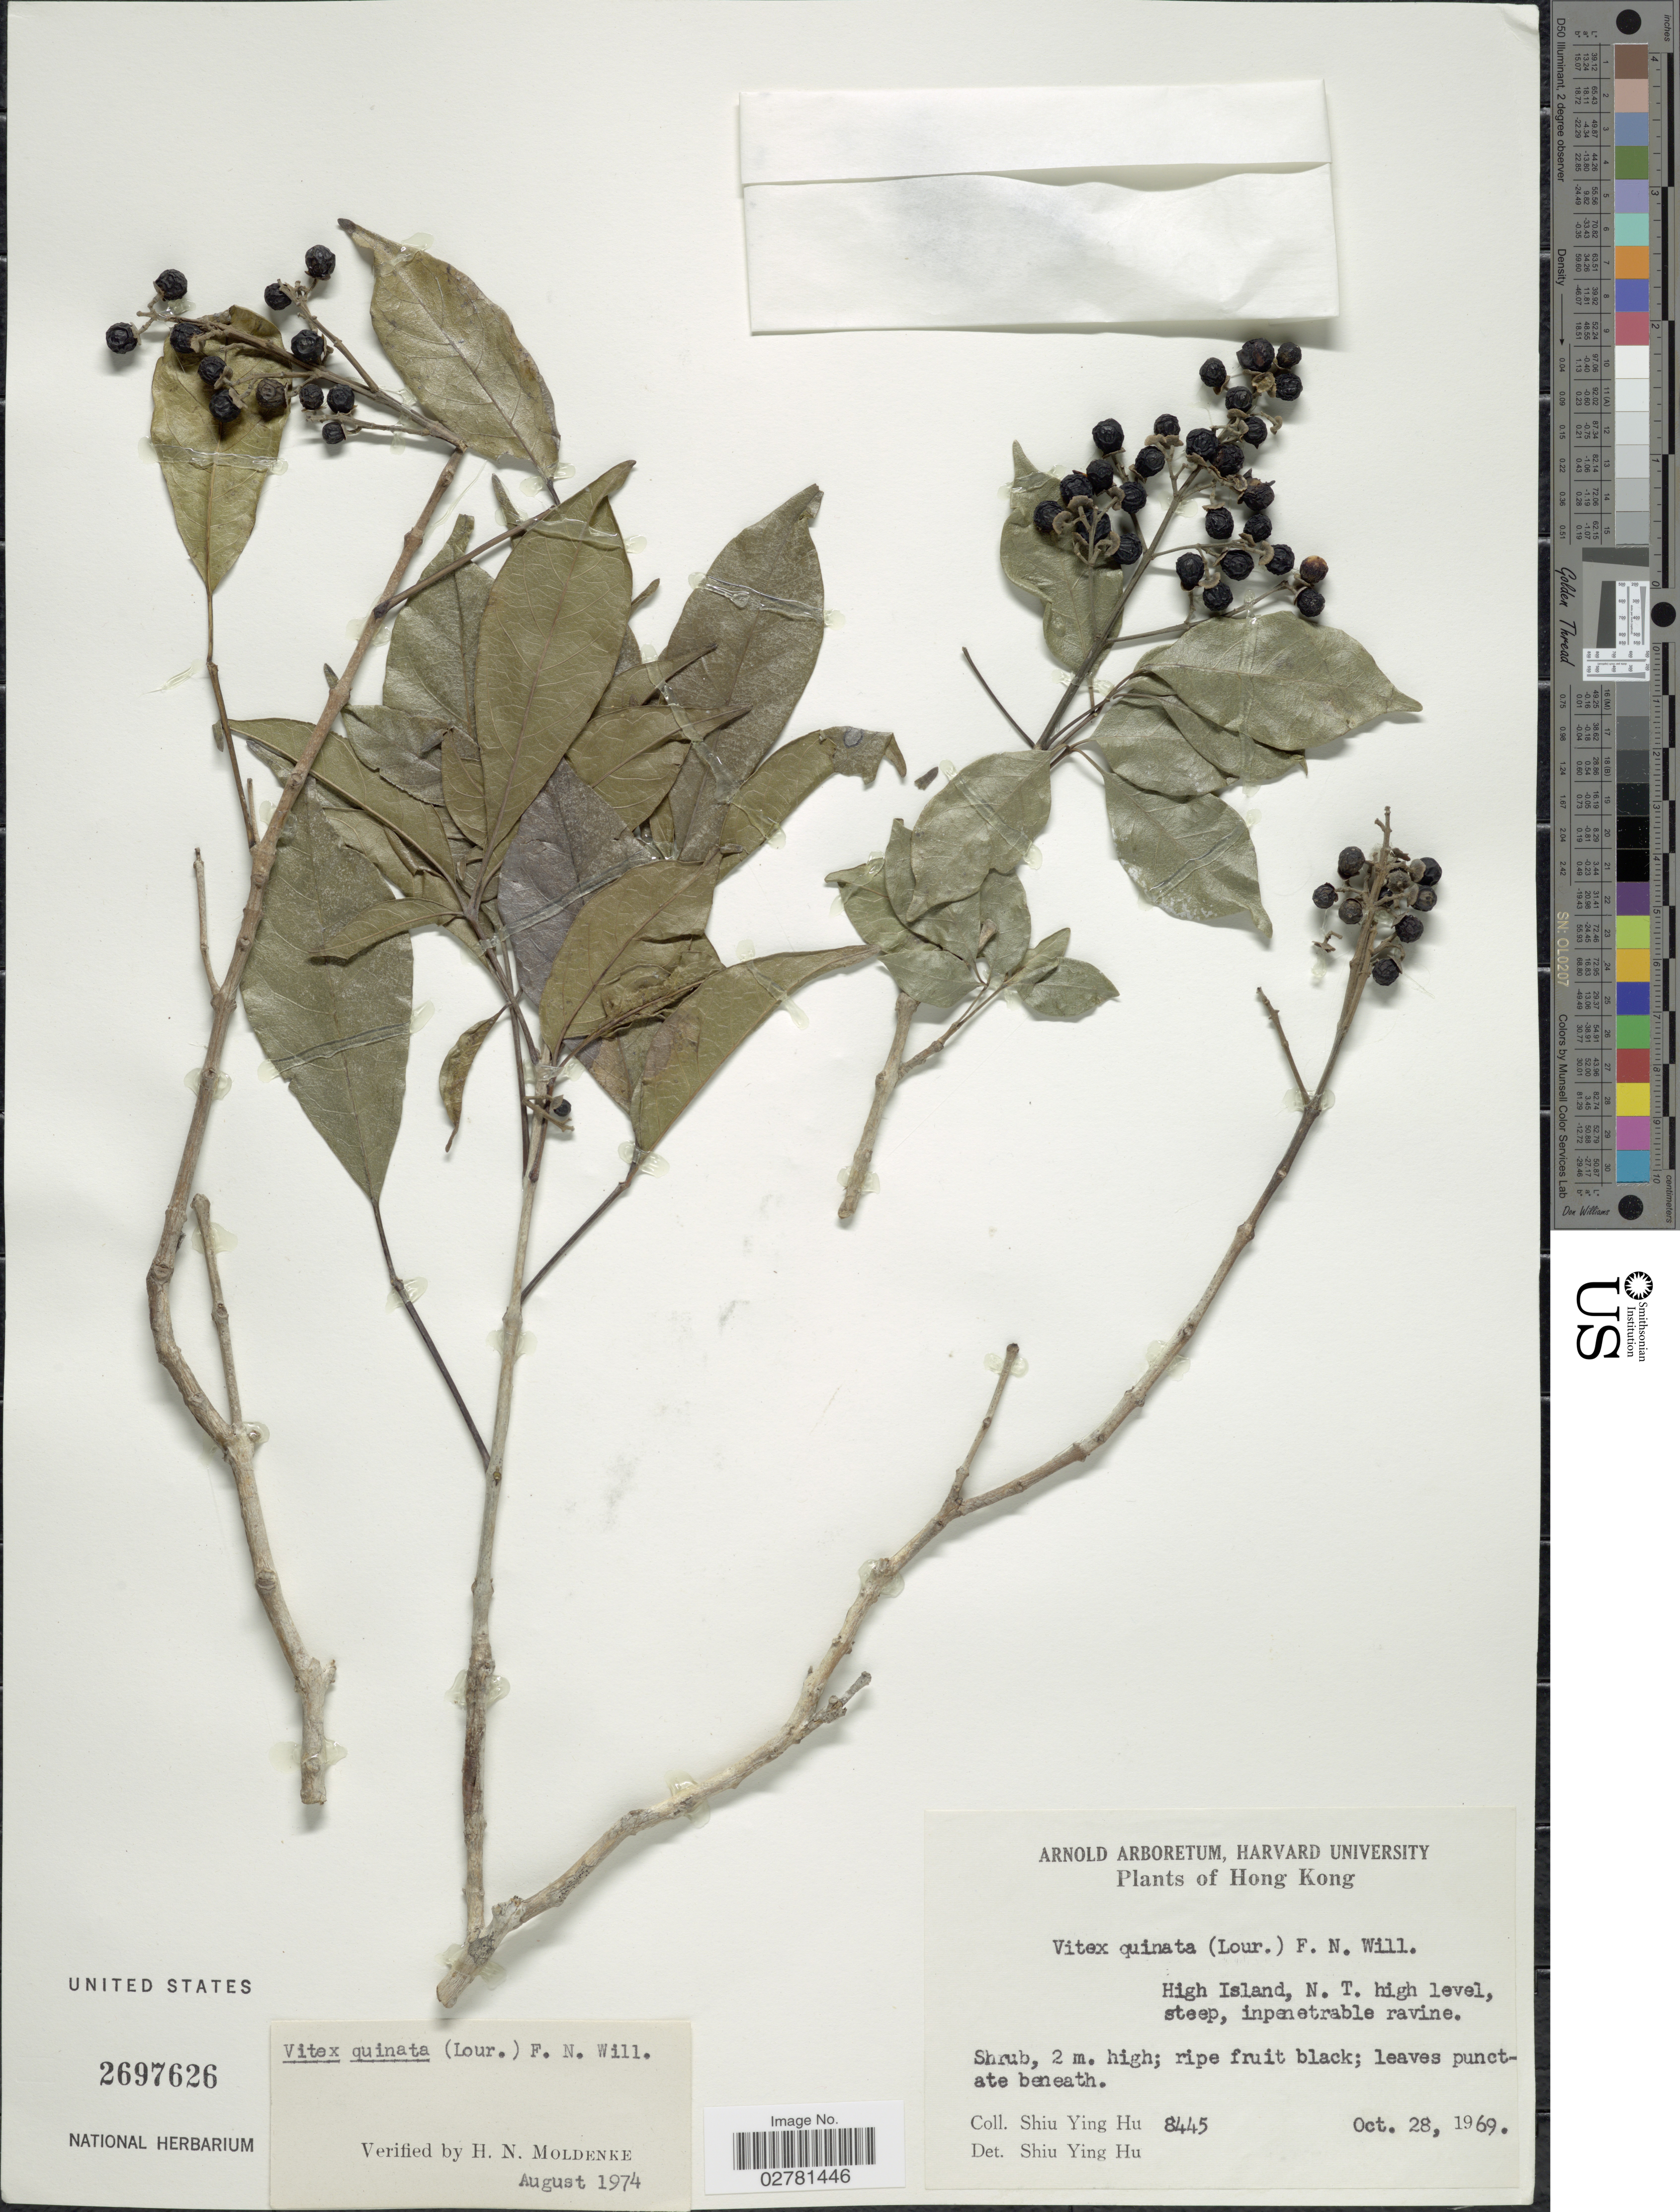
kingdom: Plantae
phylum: Tracheophyta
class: Magnoliopsida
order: Lamiales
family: Lamiaceae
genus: Vitex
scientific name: Vitex quinata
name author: (Lour.) F.N. Williams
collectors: S. Y. Hu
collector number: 8445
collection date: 1969-10-28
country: China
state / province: Hong Kong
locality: High Island, N.T. high level.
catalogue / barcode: US 2697626